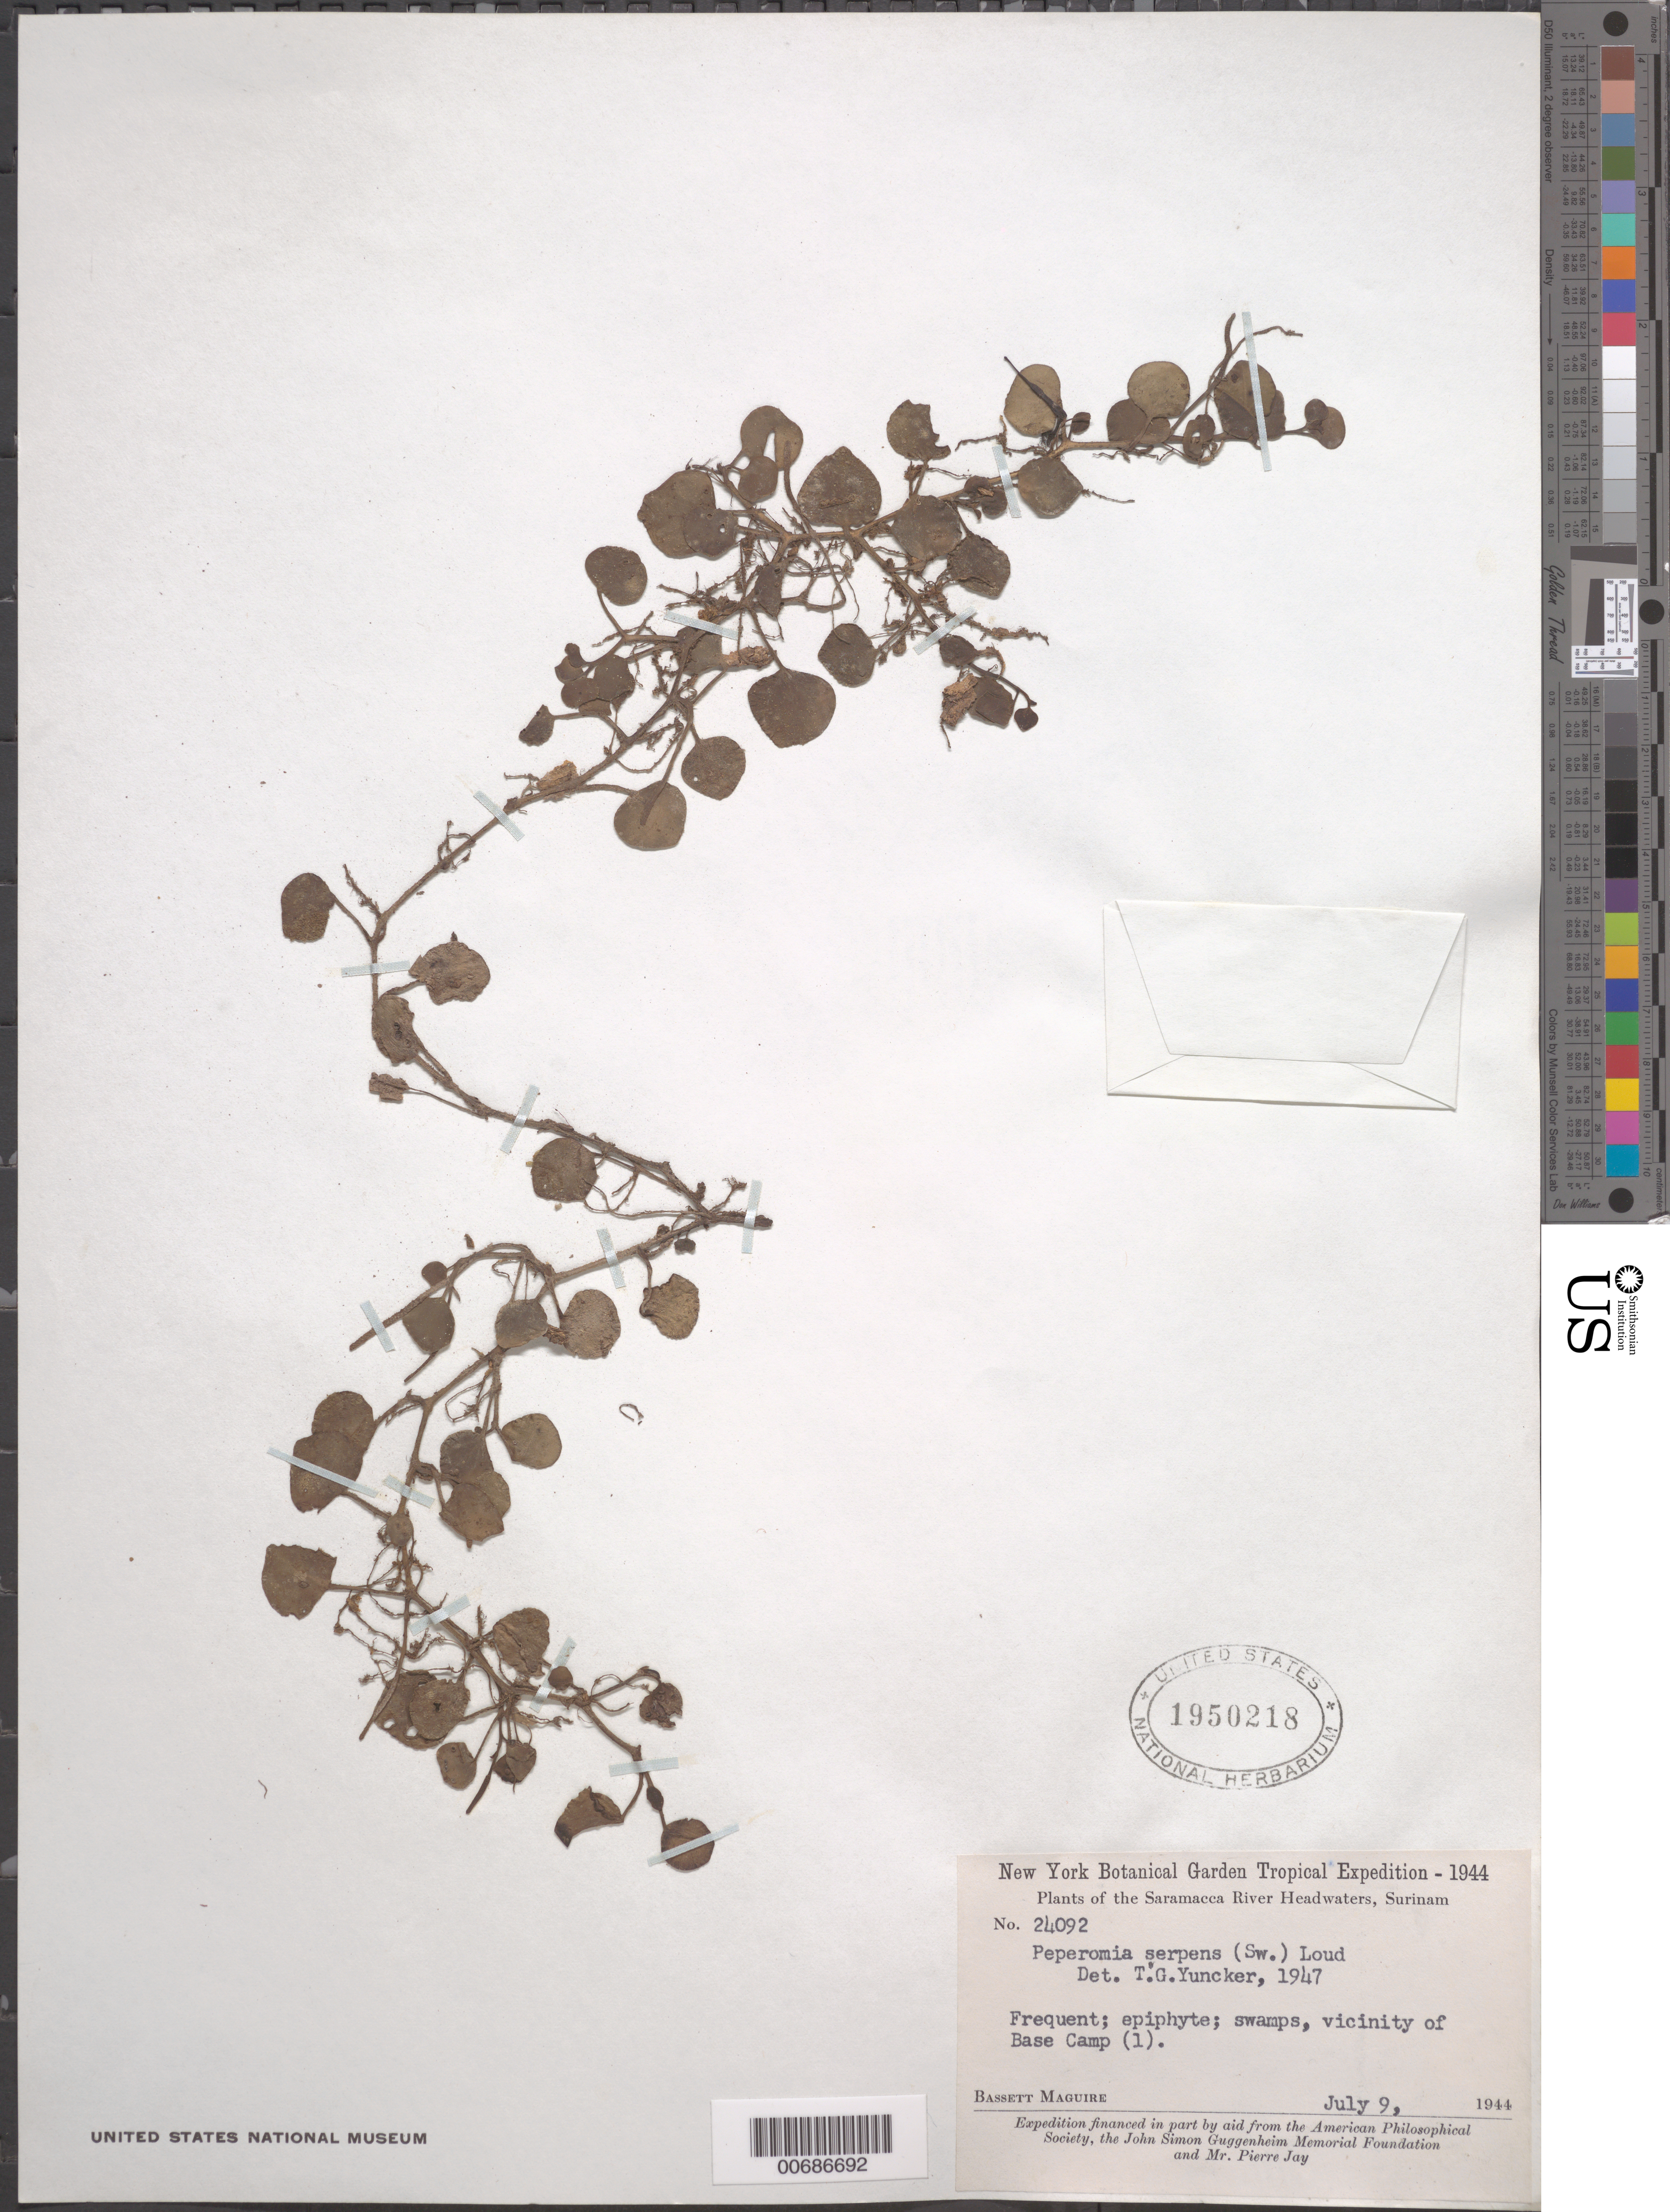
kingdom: Plantae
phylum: Tracheophyta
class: Magnoliopsida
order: Piperales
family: Piperaceae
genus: Peperomia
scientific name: Peperomia serpens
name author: (Sw.) Loudon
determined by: Yuncker, T. G.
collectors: B. Maguire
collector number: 24092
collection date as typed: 9-Jul-44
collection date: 1944-07-09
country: Suriname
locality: Saramacca River, Tafelberg Creek, vicinity of Base Camp 1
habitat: Swamps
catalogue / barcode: US 1950218